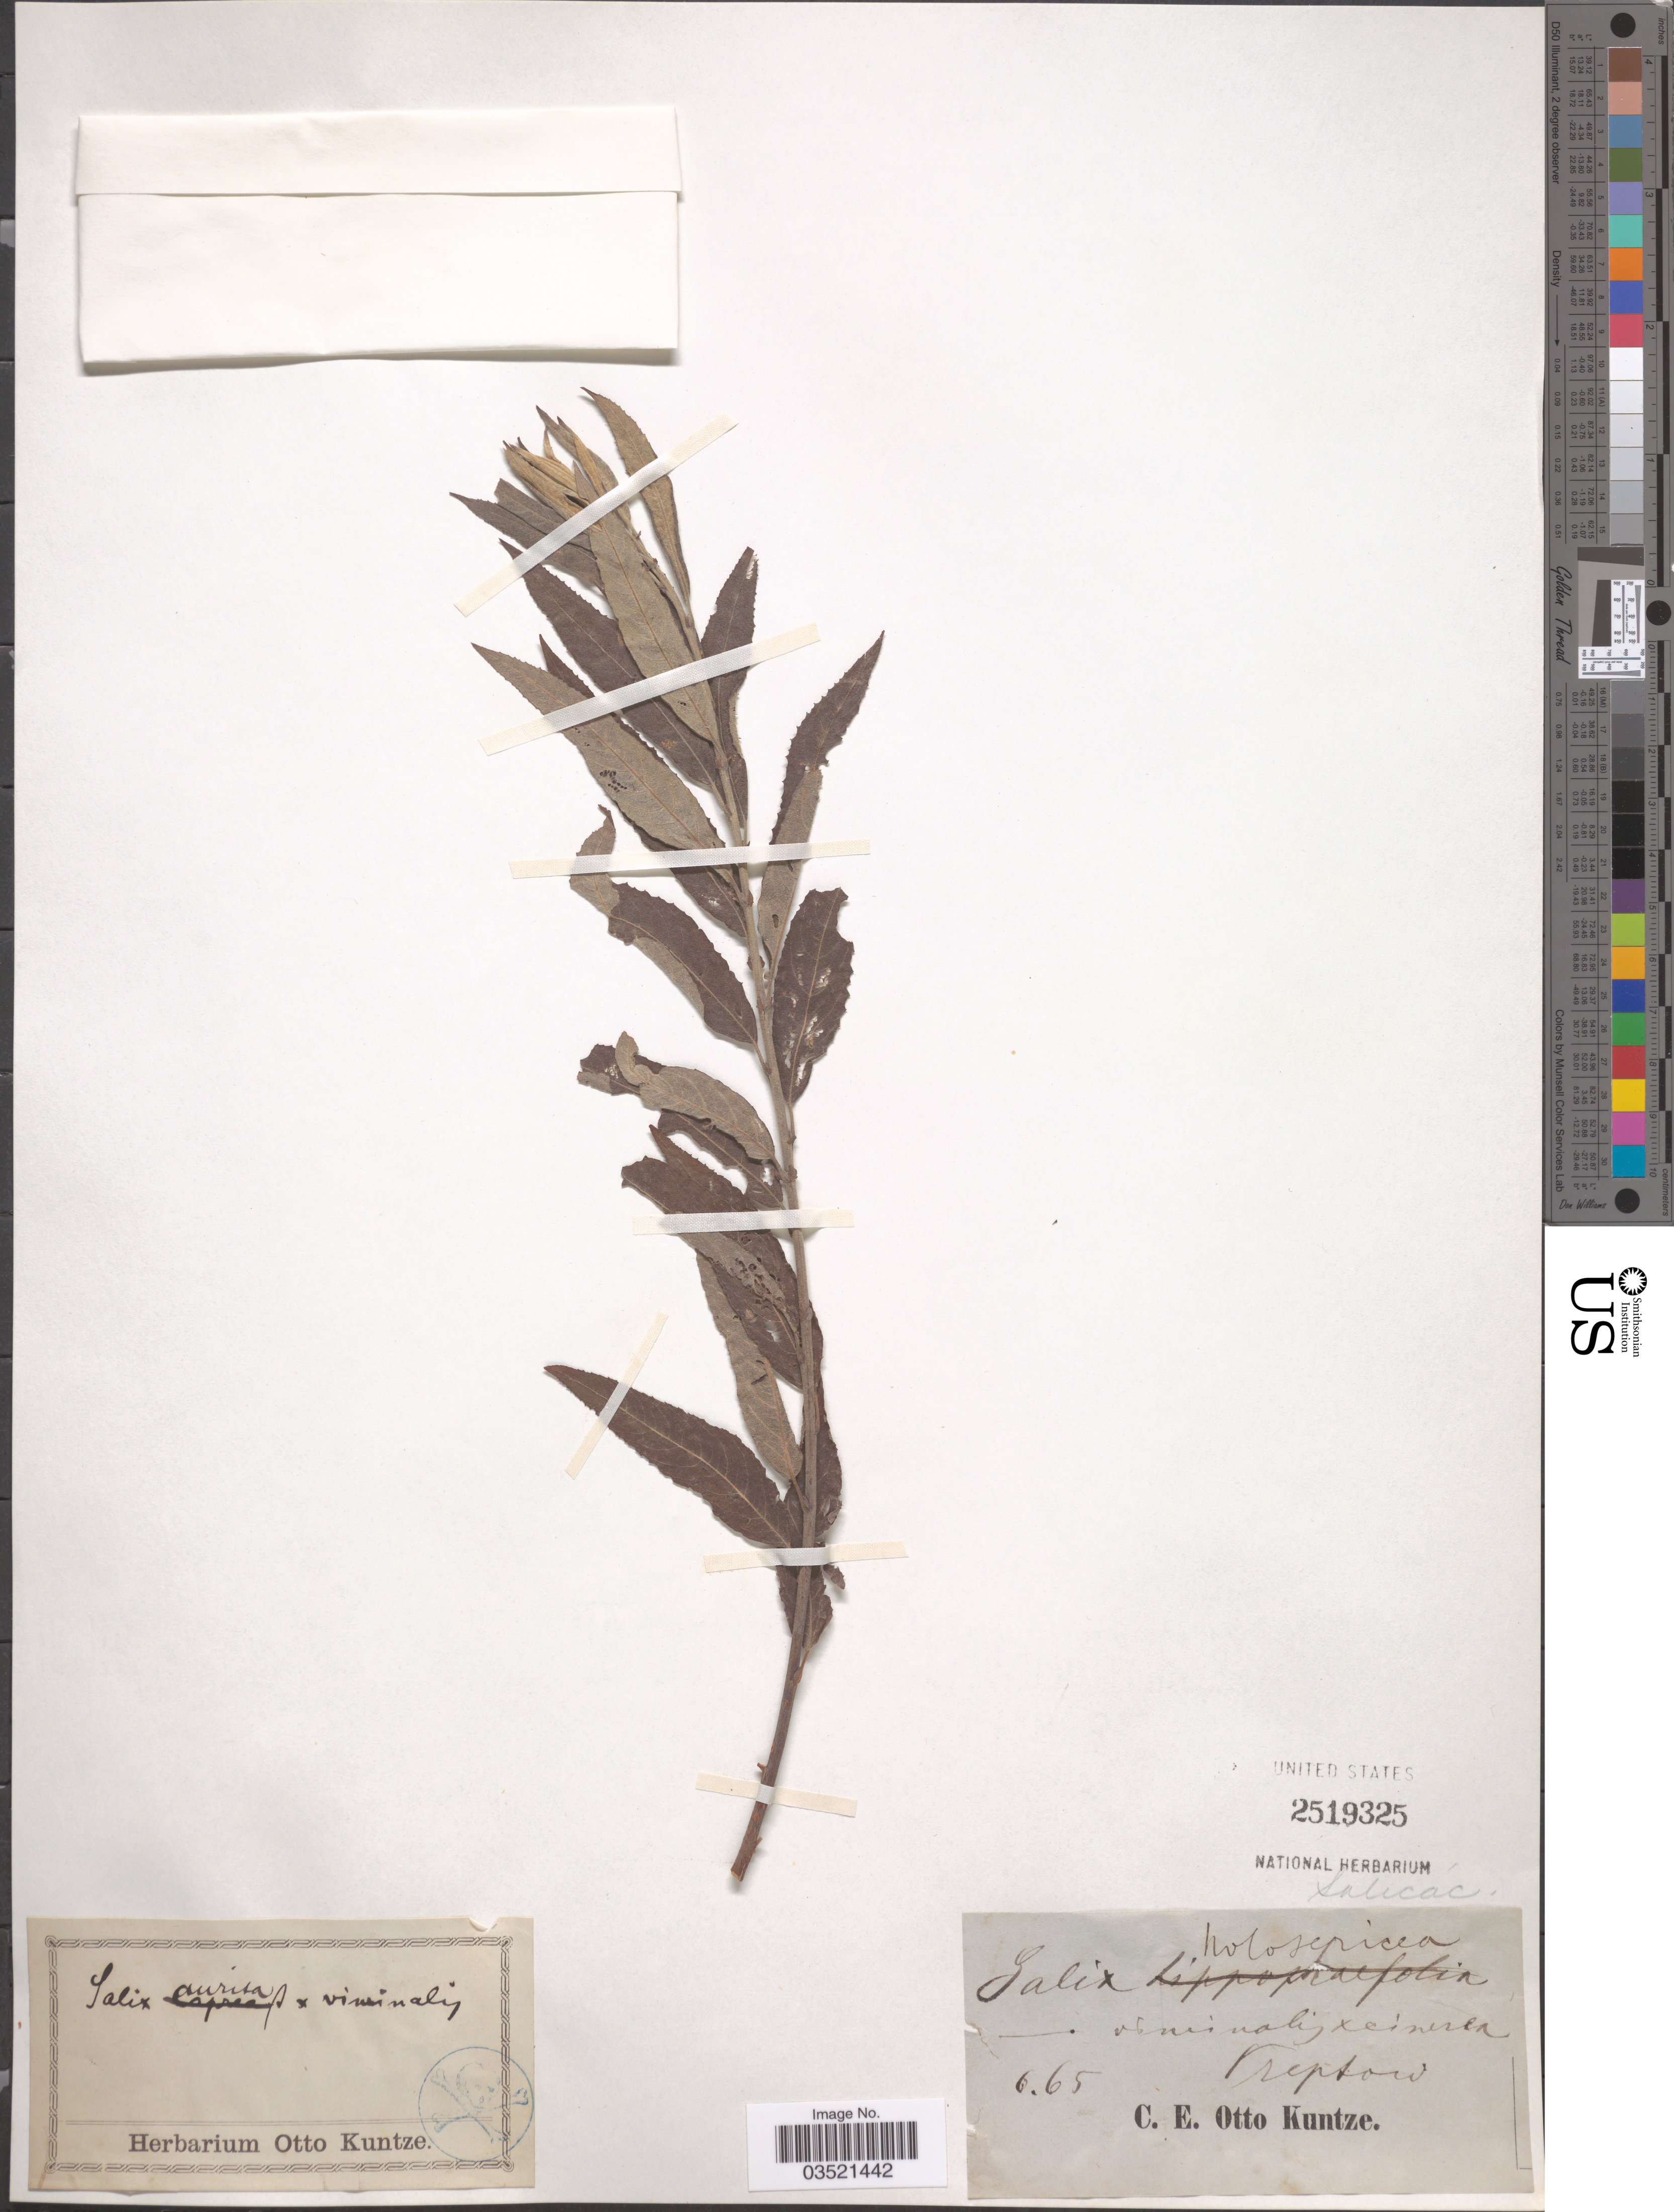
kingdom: Plantae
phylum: Tracheophyta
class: Magnoliopsida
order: Malpighiales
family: Salicaceae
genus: Salix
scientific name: Salix aurita x S. viminalis L.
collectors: C.E.O. Kuntze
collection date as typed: Transcribed d/m/y: /6/65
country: Germany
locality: Treptow.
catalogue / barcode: US 2519325